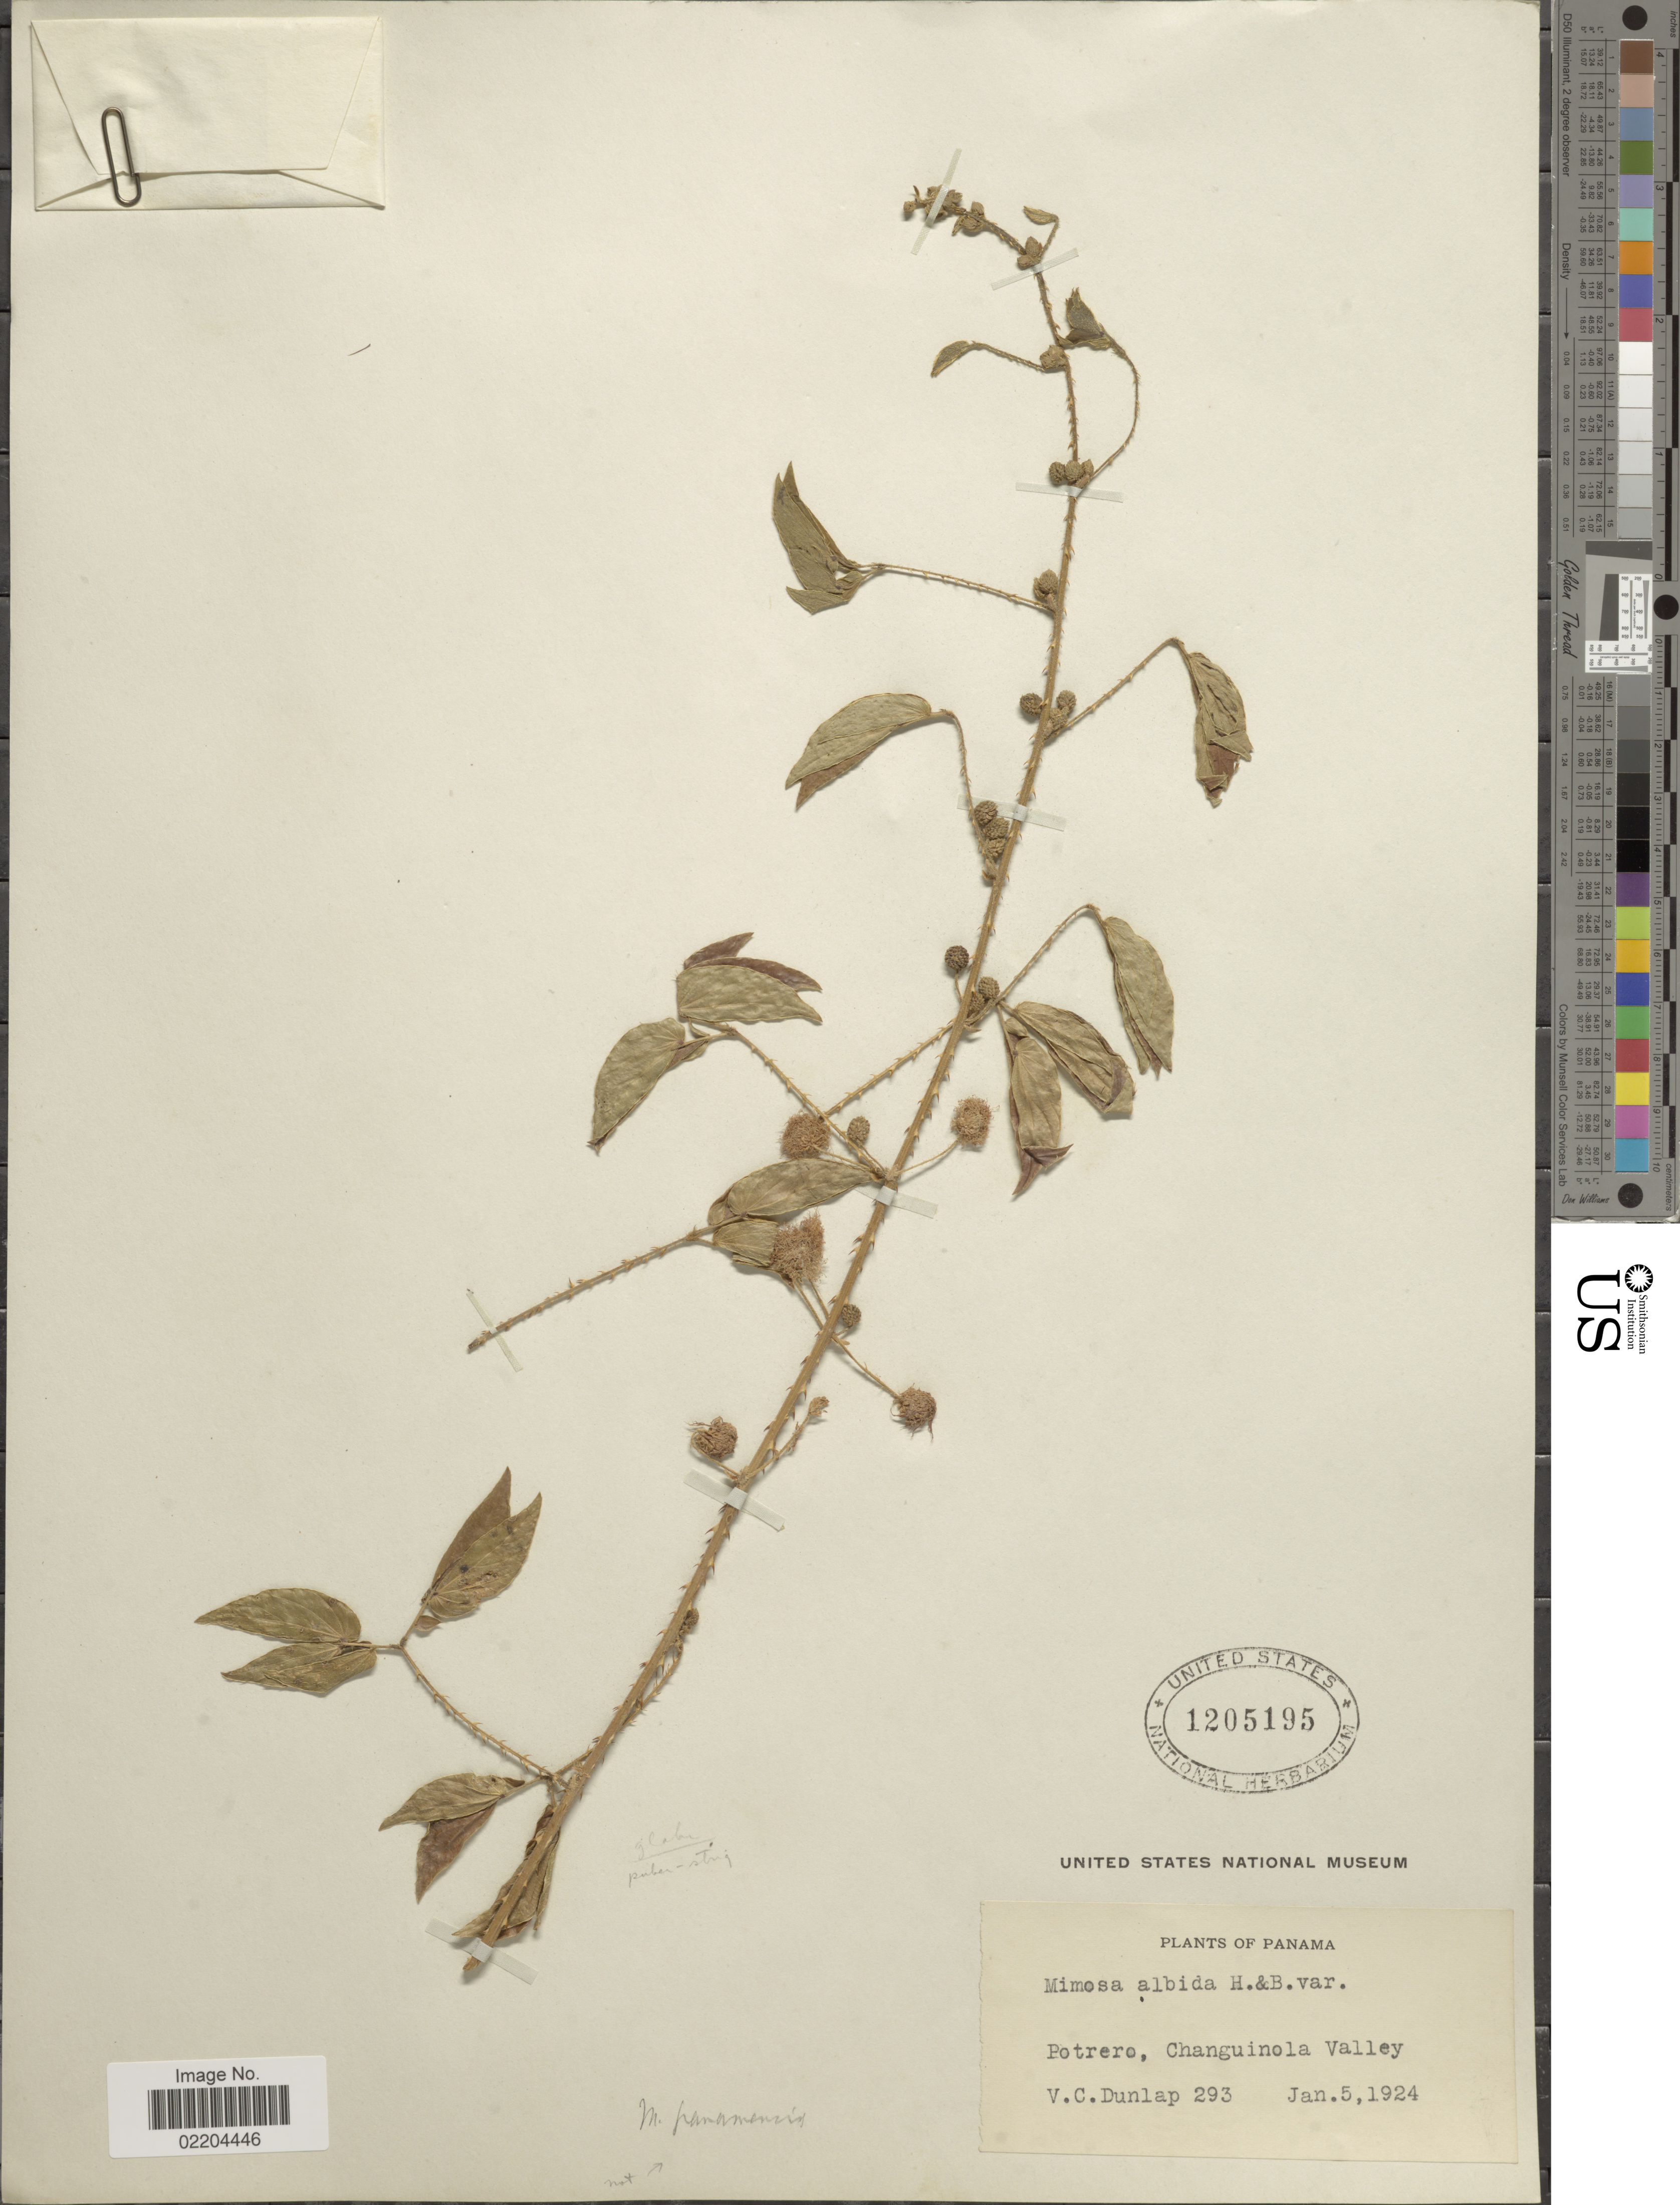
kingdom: Plantae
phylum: Tracheophyta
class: Magnoliopsida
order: Fabales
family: Fabaceae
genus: Mimosa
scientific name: Mimosa maxonii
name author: Standl.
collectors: V. C. Dunlap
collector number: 293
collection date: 1924-01-05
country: Panama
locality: Potrero, Changuinola Valley.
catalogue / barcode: US 1205195